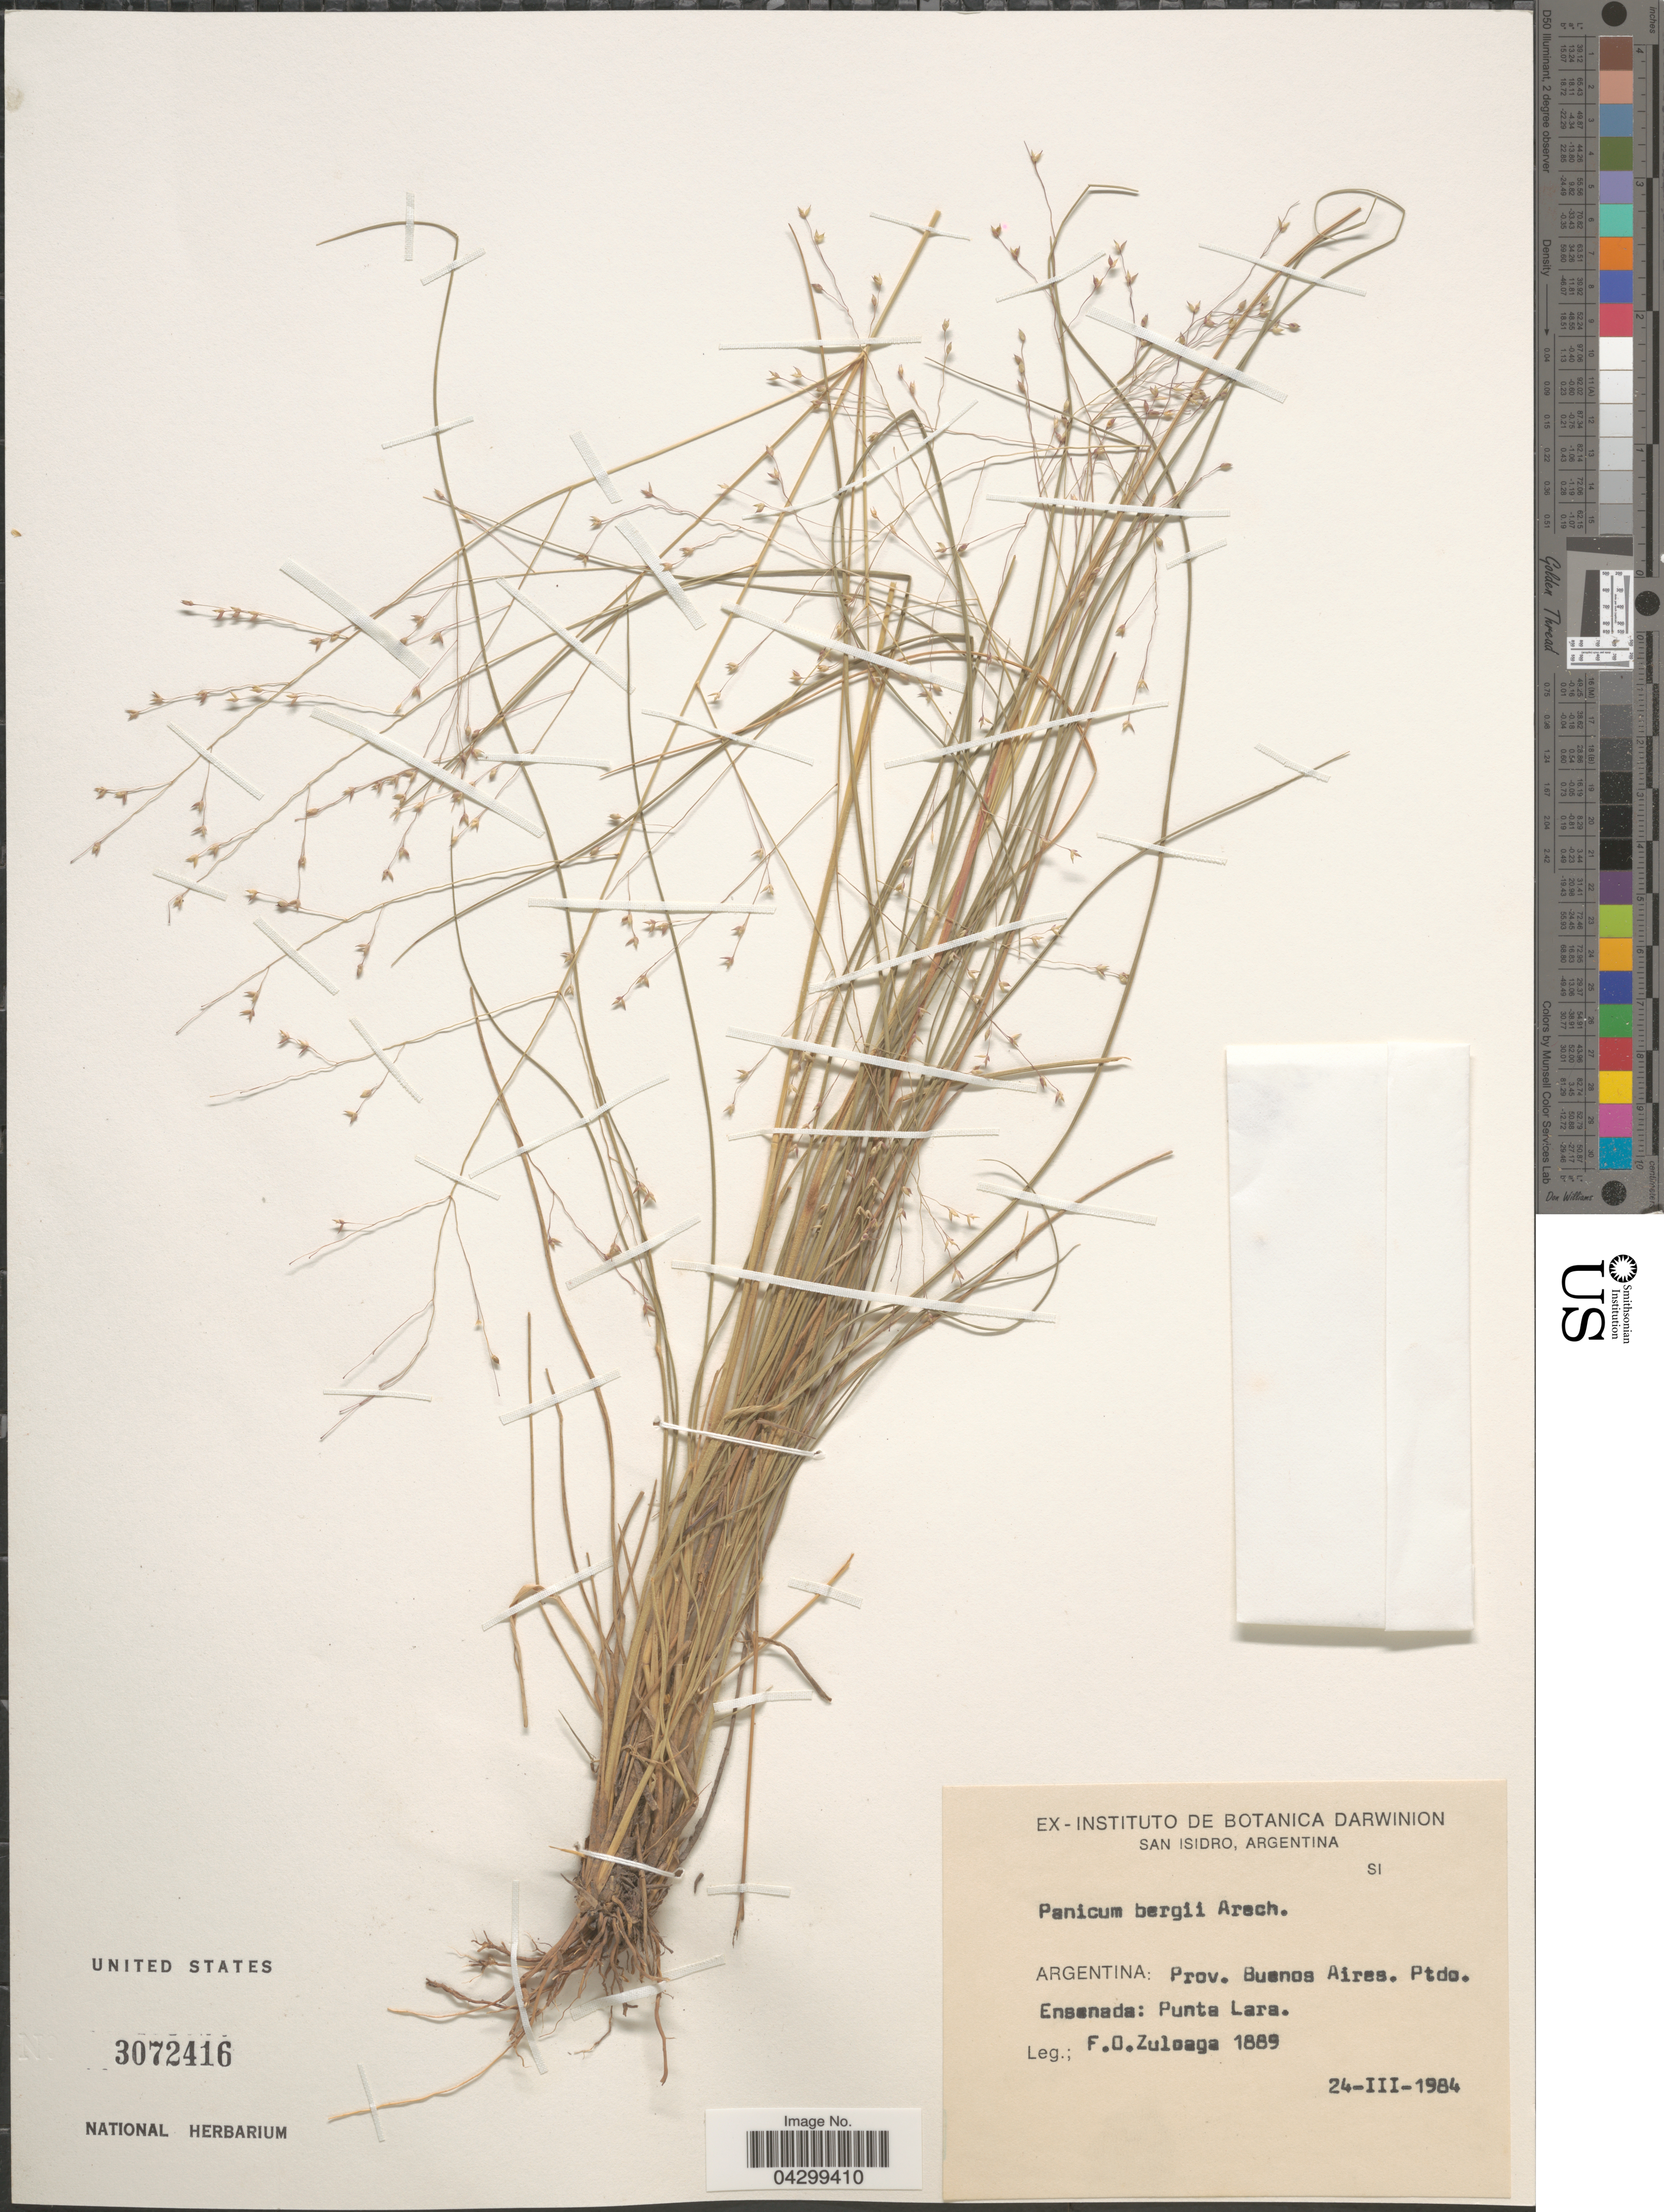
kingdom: Plantae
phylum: Tracheophyta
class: Liliopsida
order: Poales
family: Poaceae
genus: Panicum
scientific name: Panicum bergii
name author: Arechav.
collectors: F. O. Zuloaga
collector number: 1889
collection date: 1984-03-24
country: Argentina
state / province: Buenos Aires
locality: Ptdo. Ensenada: Punta Lara.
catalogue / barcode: US 3072416